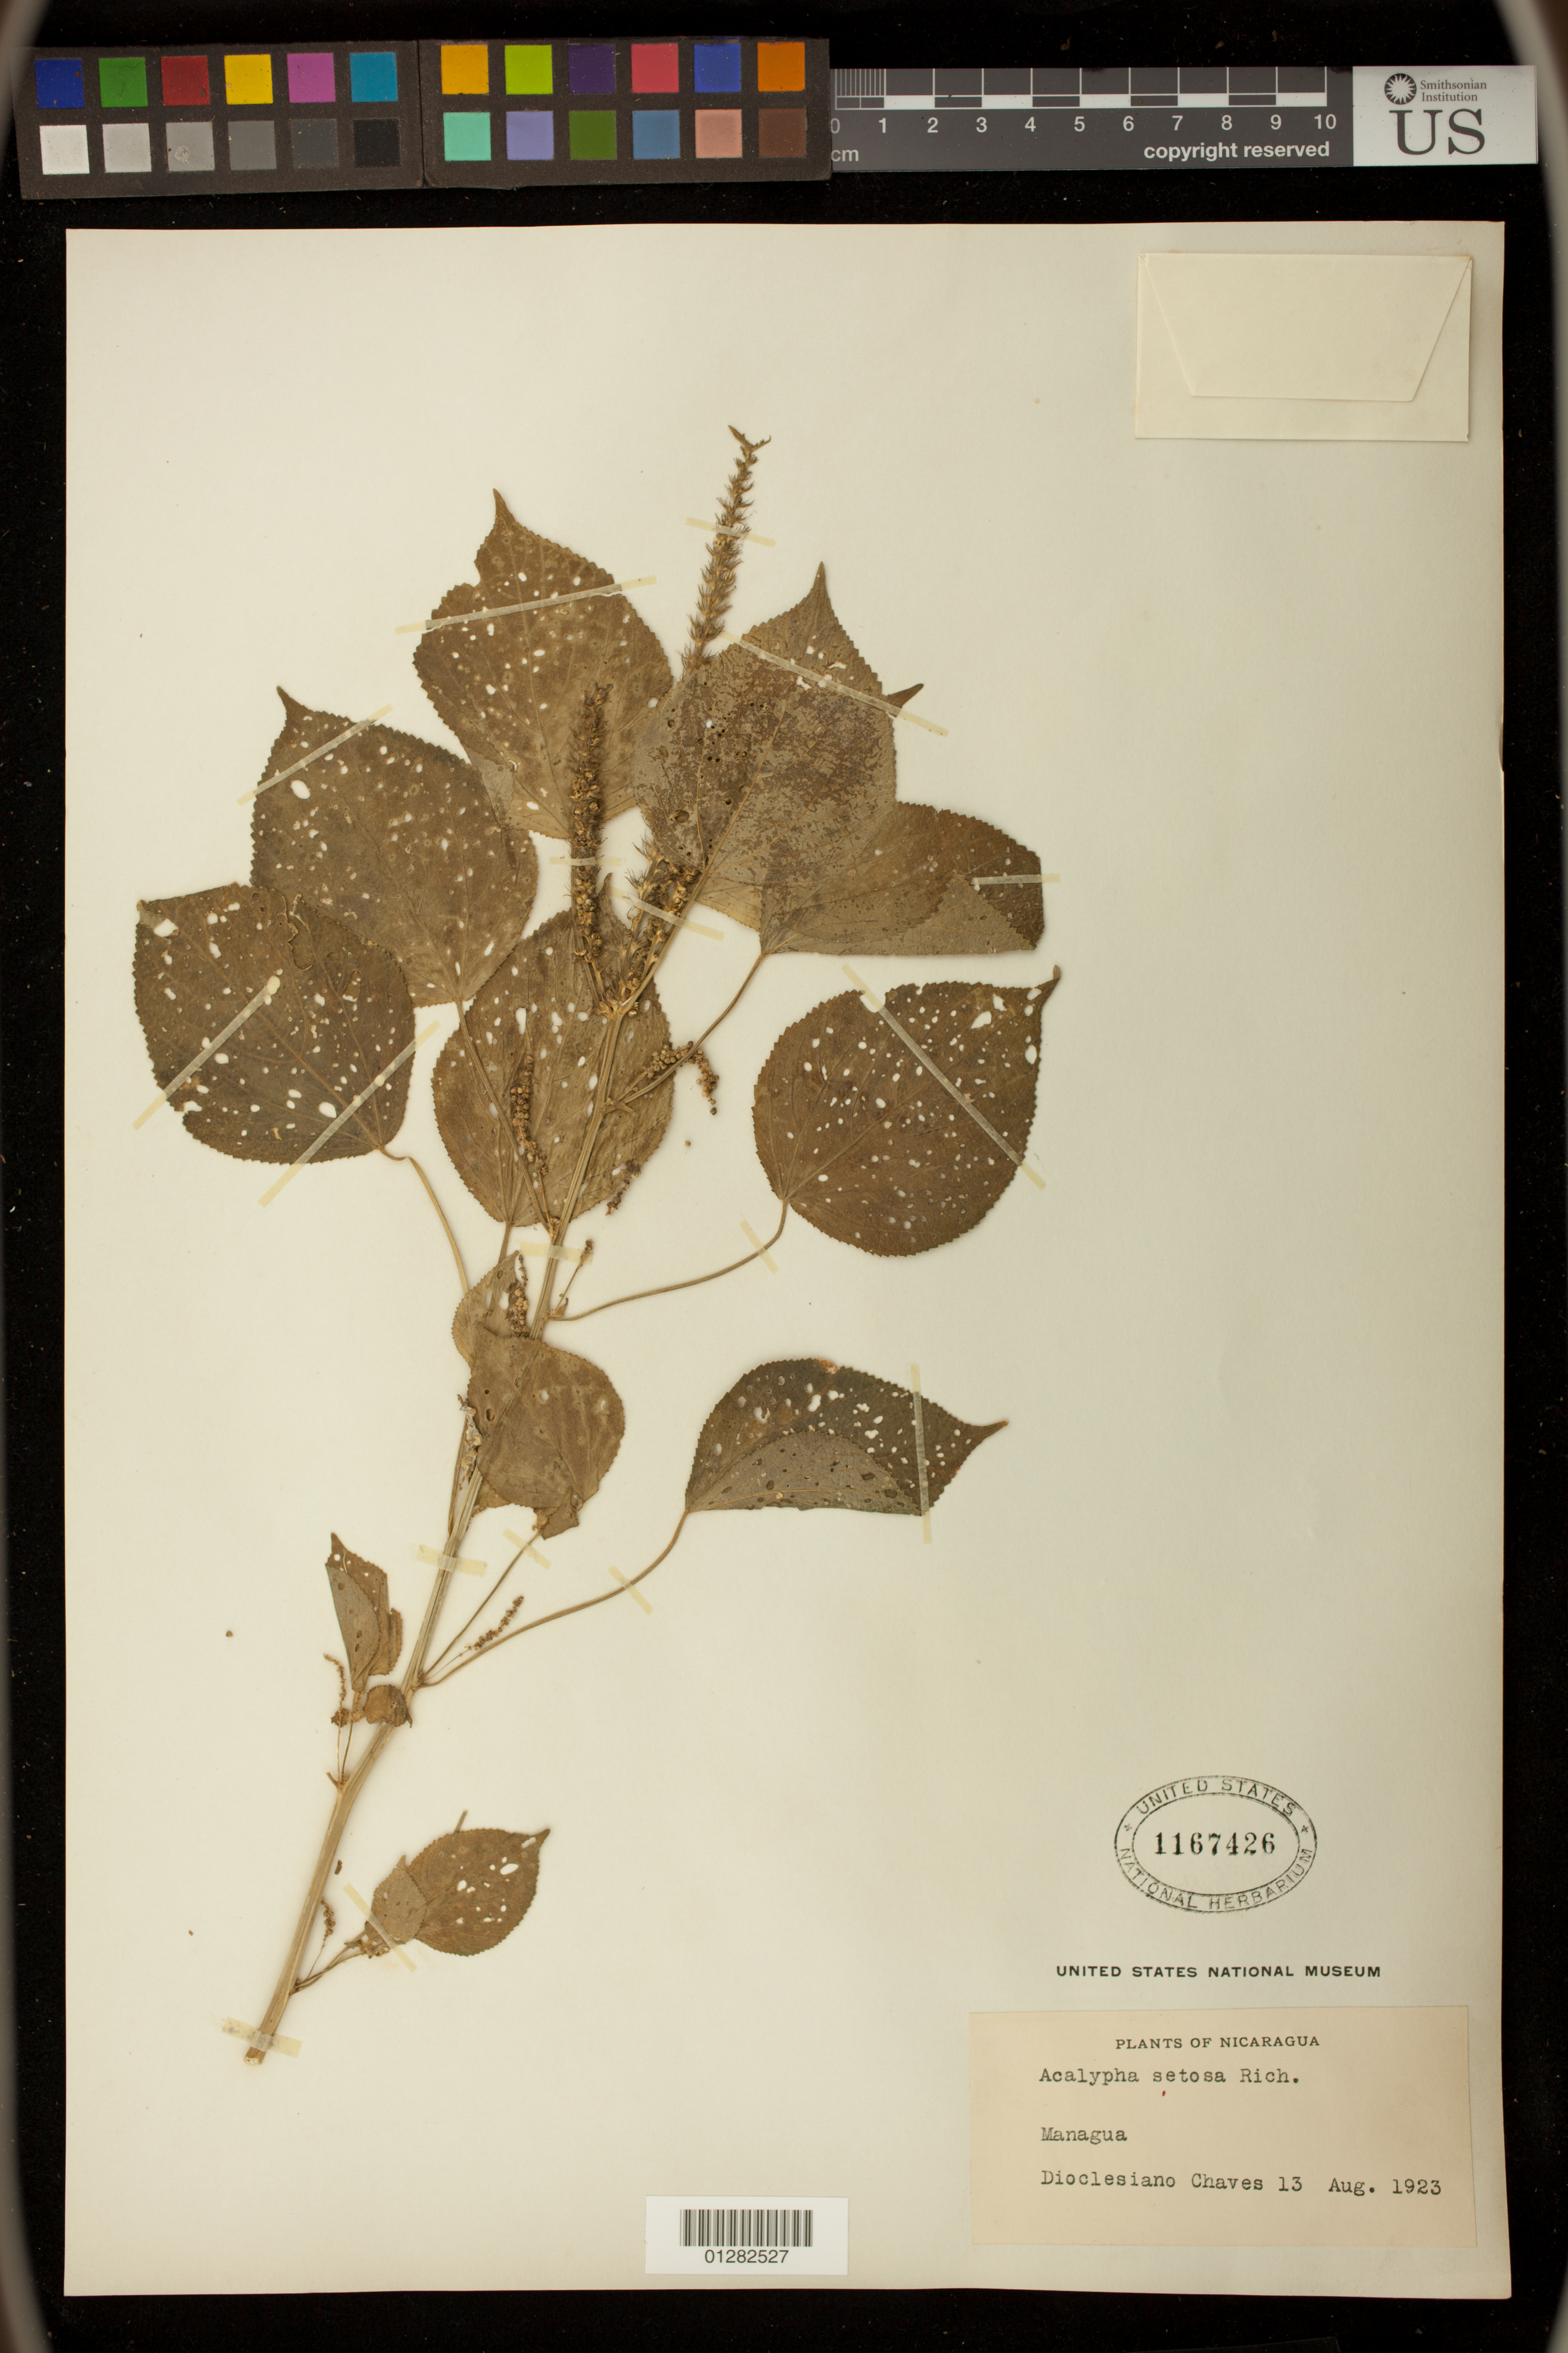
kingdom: Plantae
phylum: Tracheophyta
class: Magnoliopsida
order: Malpighiales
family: Euphorbiaceae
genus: Acalypha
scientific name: Acalypha setosa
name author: A. Rich.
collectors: R. McVaugh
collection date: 1923-08-13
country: Nicaragua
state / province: Managua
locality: Managua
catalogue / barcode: US 1167246